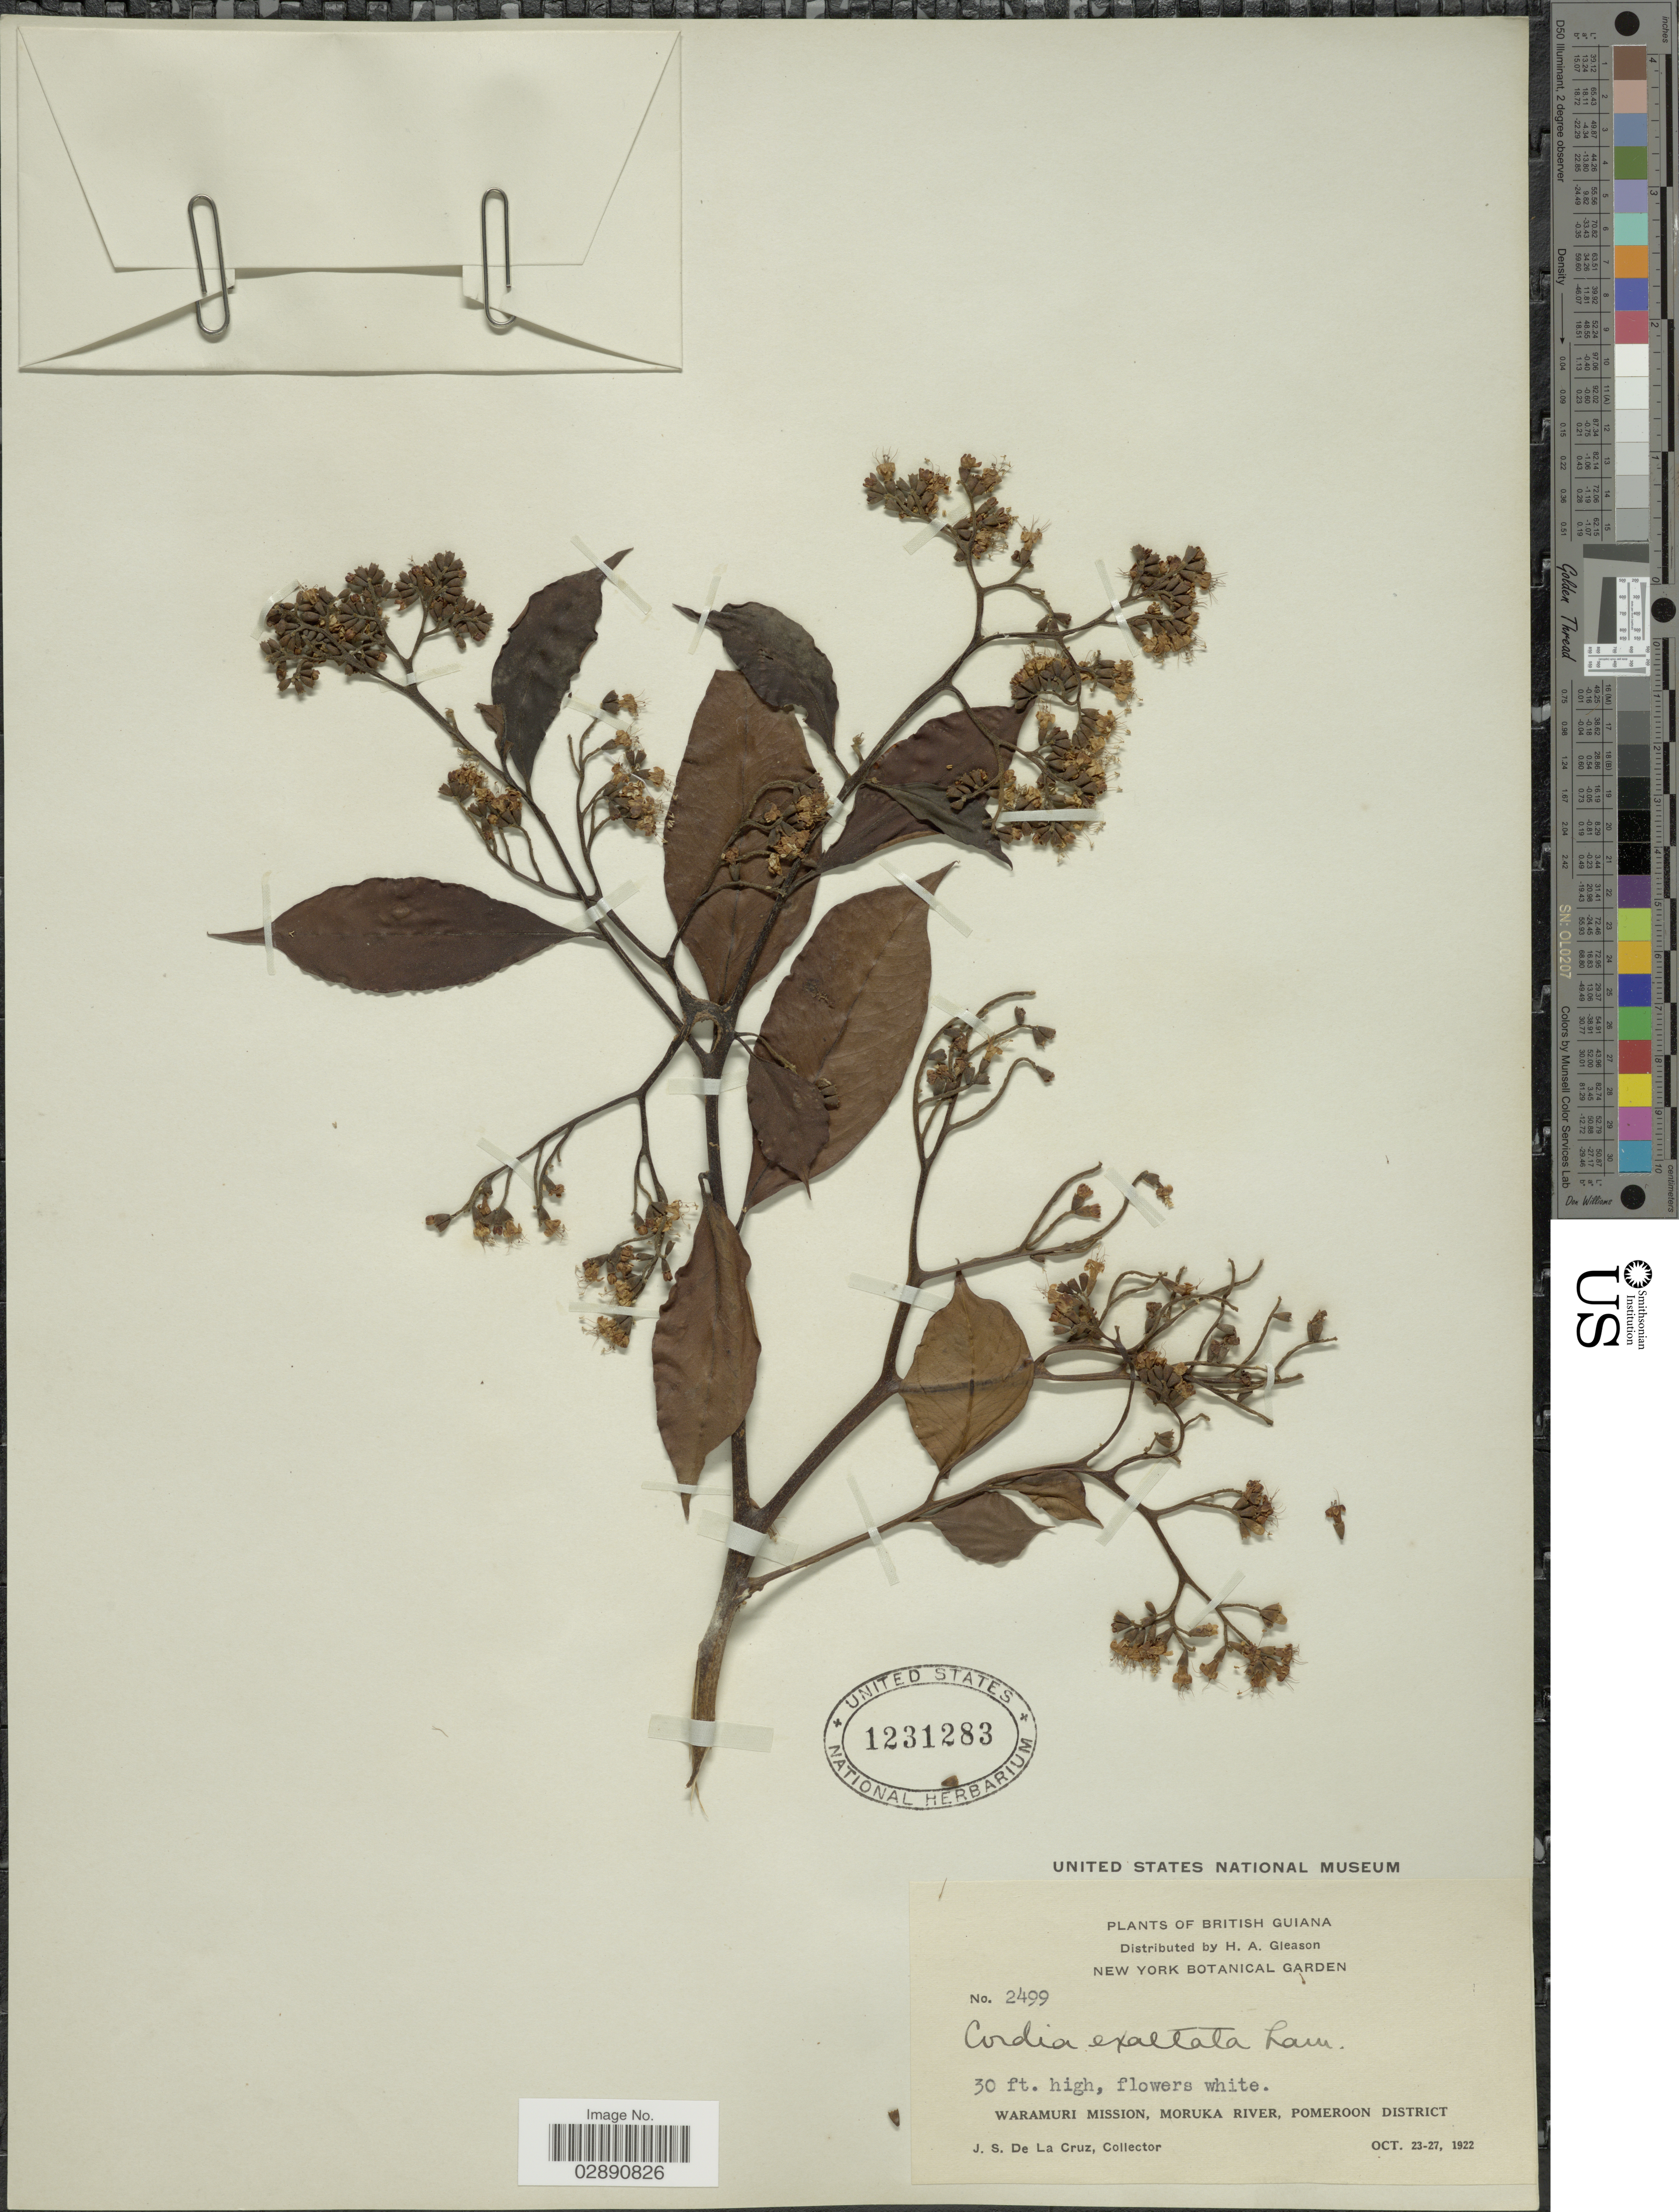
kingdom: Plantae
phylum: Tracheophyta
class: Magnoliopsida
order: Boraginales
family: Cordiaceae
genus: Cordia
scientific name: Cordia exaltata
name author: Lam.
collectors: J. S. de la Cruz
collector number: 2499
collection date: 1922-10-23/1922-10-27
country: Guyana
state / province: Pomeroon-Supenaam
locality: British Guiana. Waramuri Mission, Moruka River, Pomeroon District.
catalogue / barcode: US 1231283